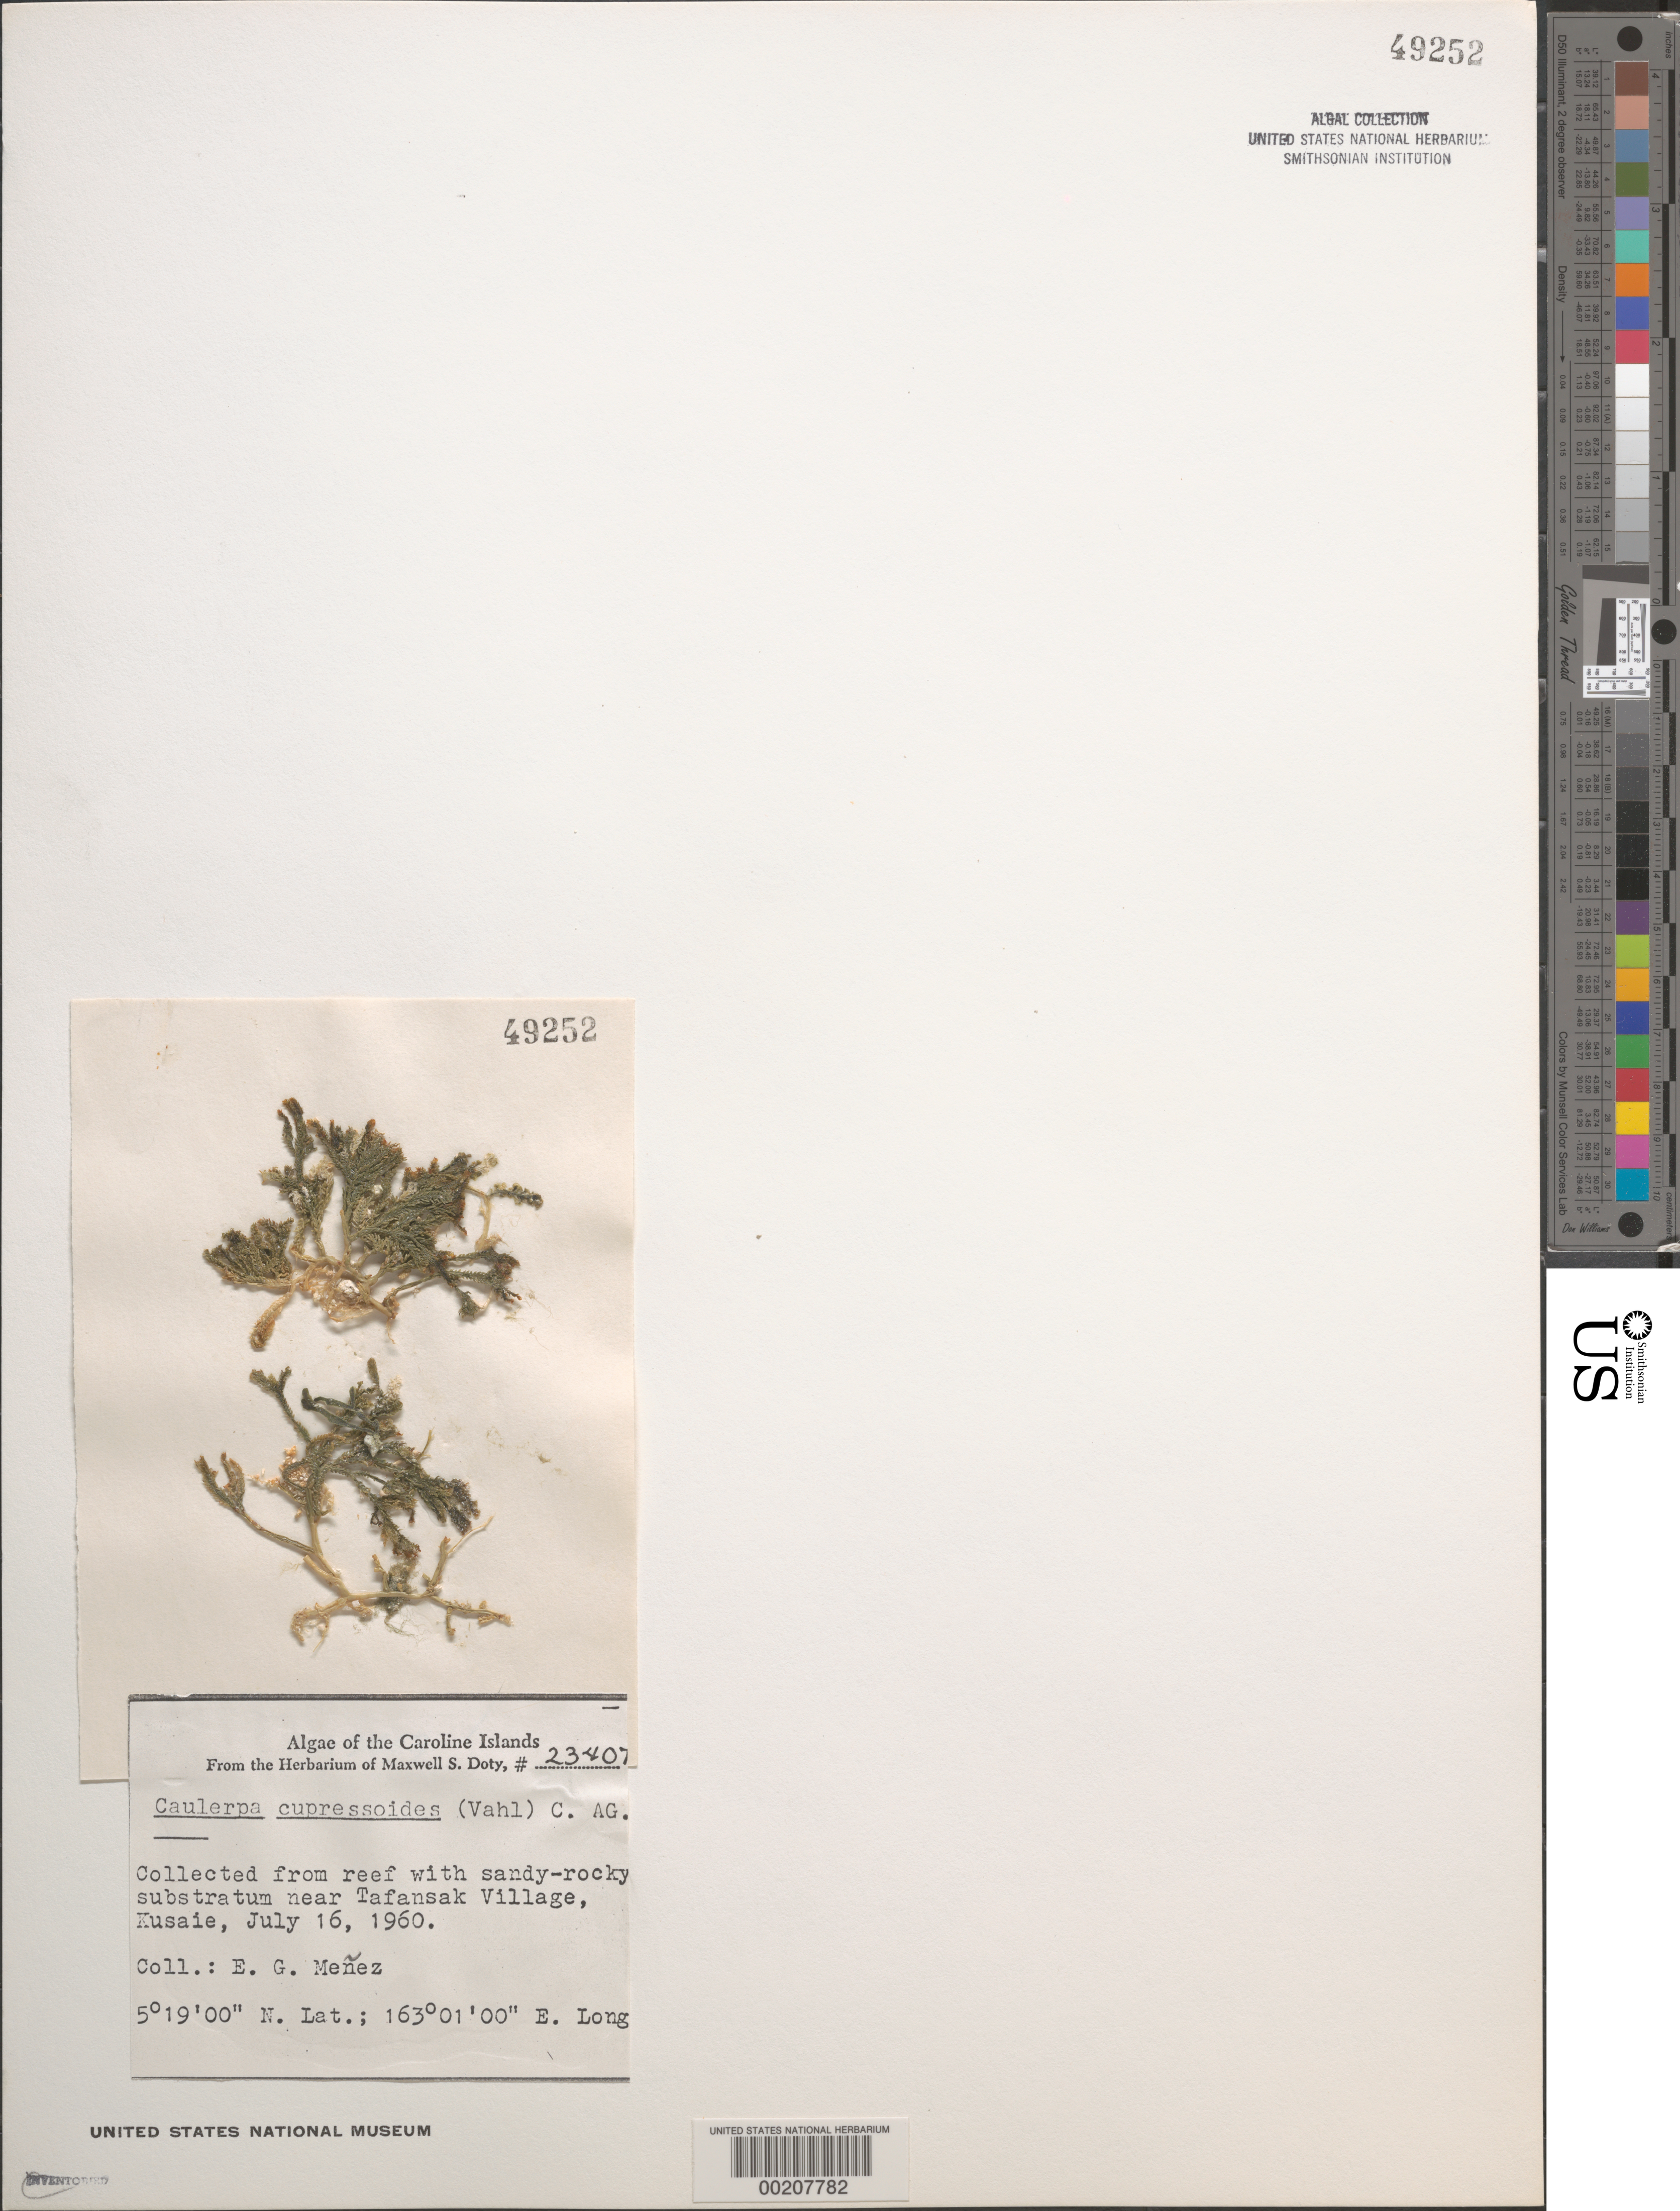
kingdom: Plantae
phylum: Chlorophyta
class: Ulvophyceae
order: Bryopsidales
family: Caulerpaceae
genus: Caulerpa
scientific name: Caulerpa cupressoides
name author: (Vahl) C. Agardh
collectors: Meñez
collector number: MSD 23407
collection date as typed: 16 Jul 1960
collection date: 1960-07-16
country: Micronesia, Federated States of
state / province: Kosrae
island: Kosrae [Kusaie]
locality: Near Tafansak village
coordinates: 5 19' 00" N, 163 01' 00" E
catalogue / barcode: US 49252